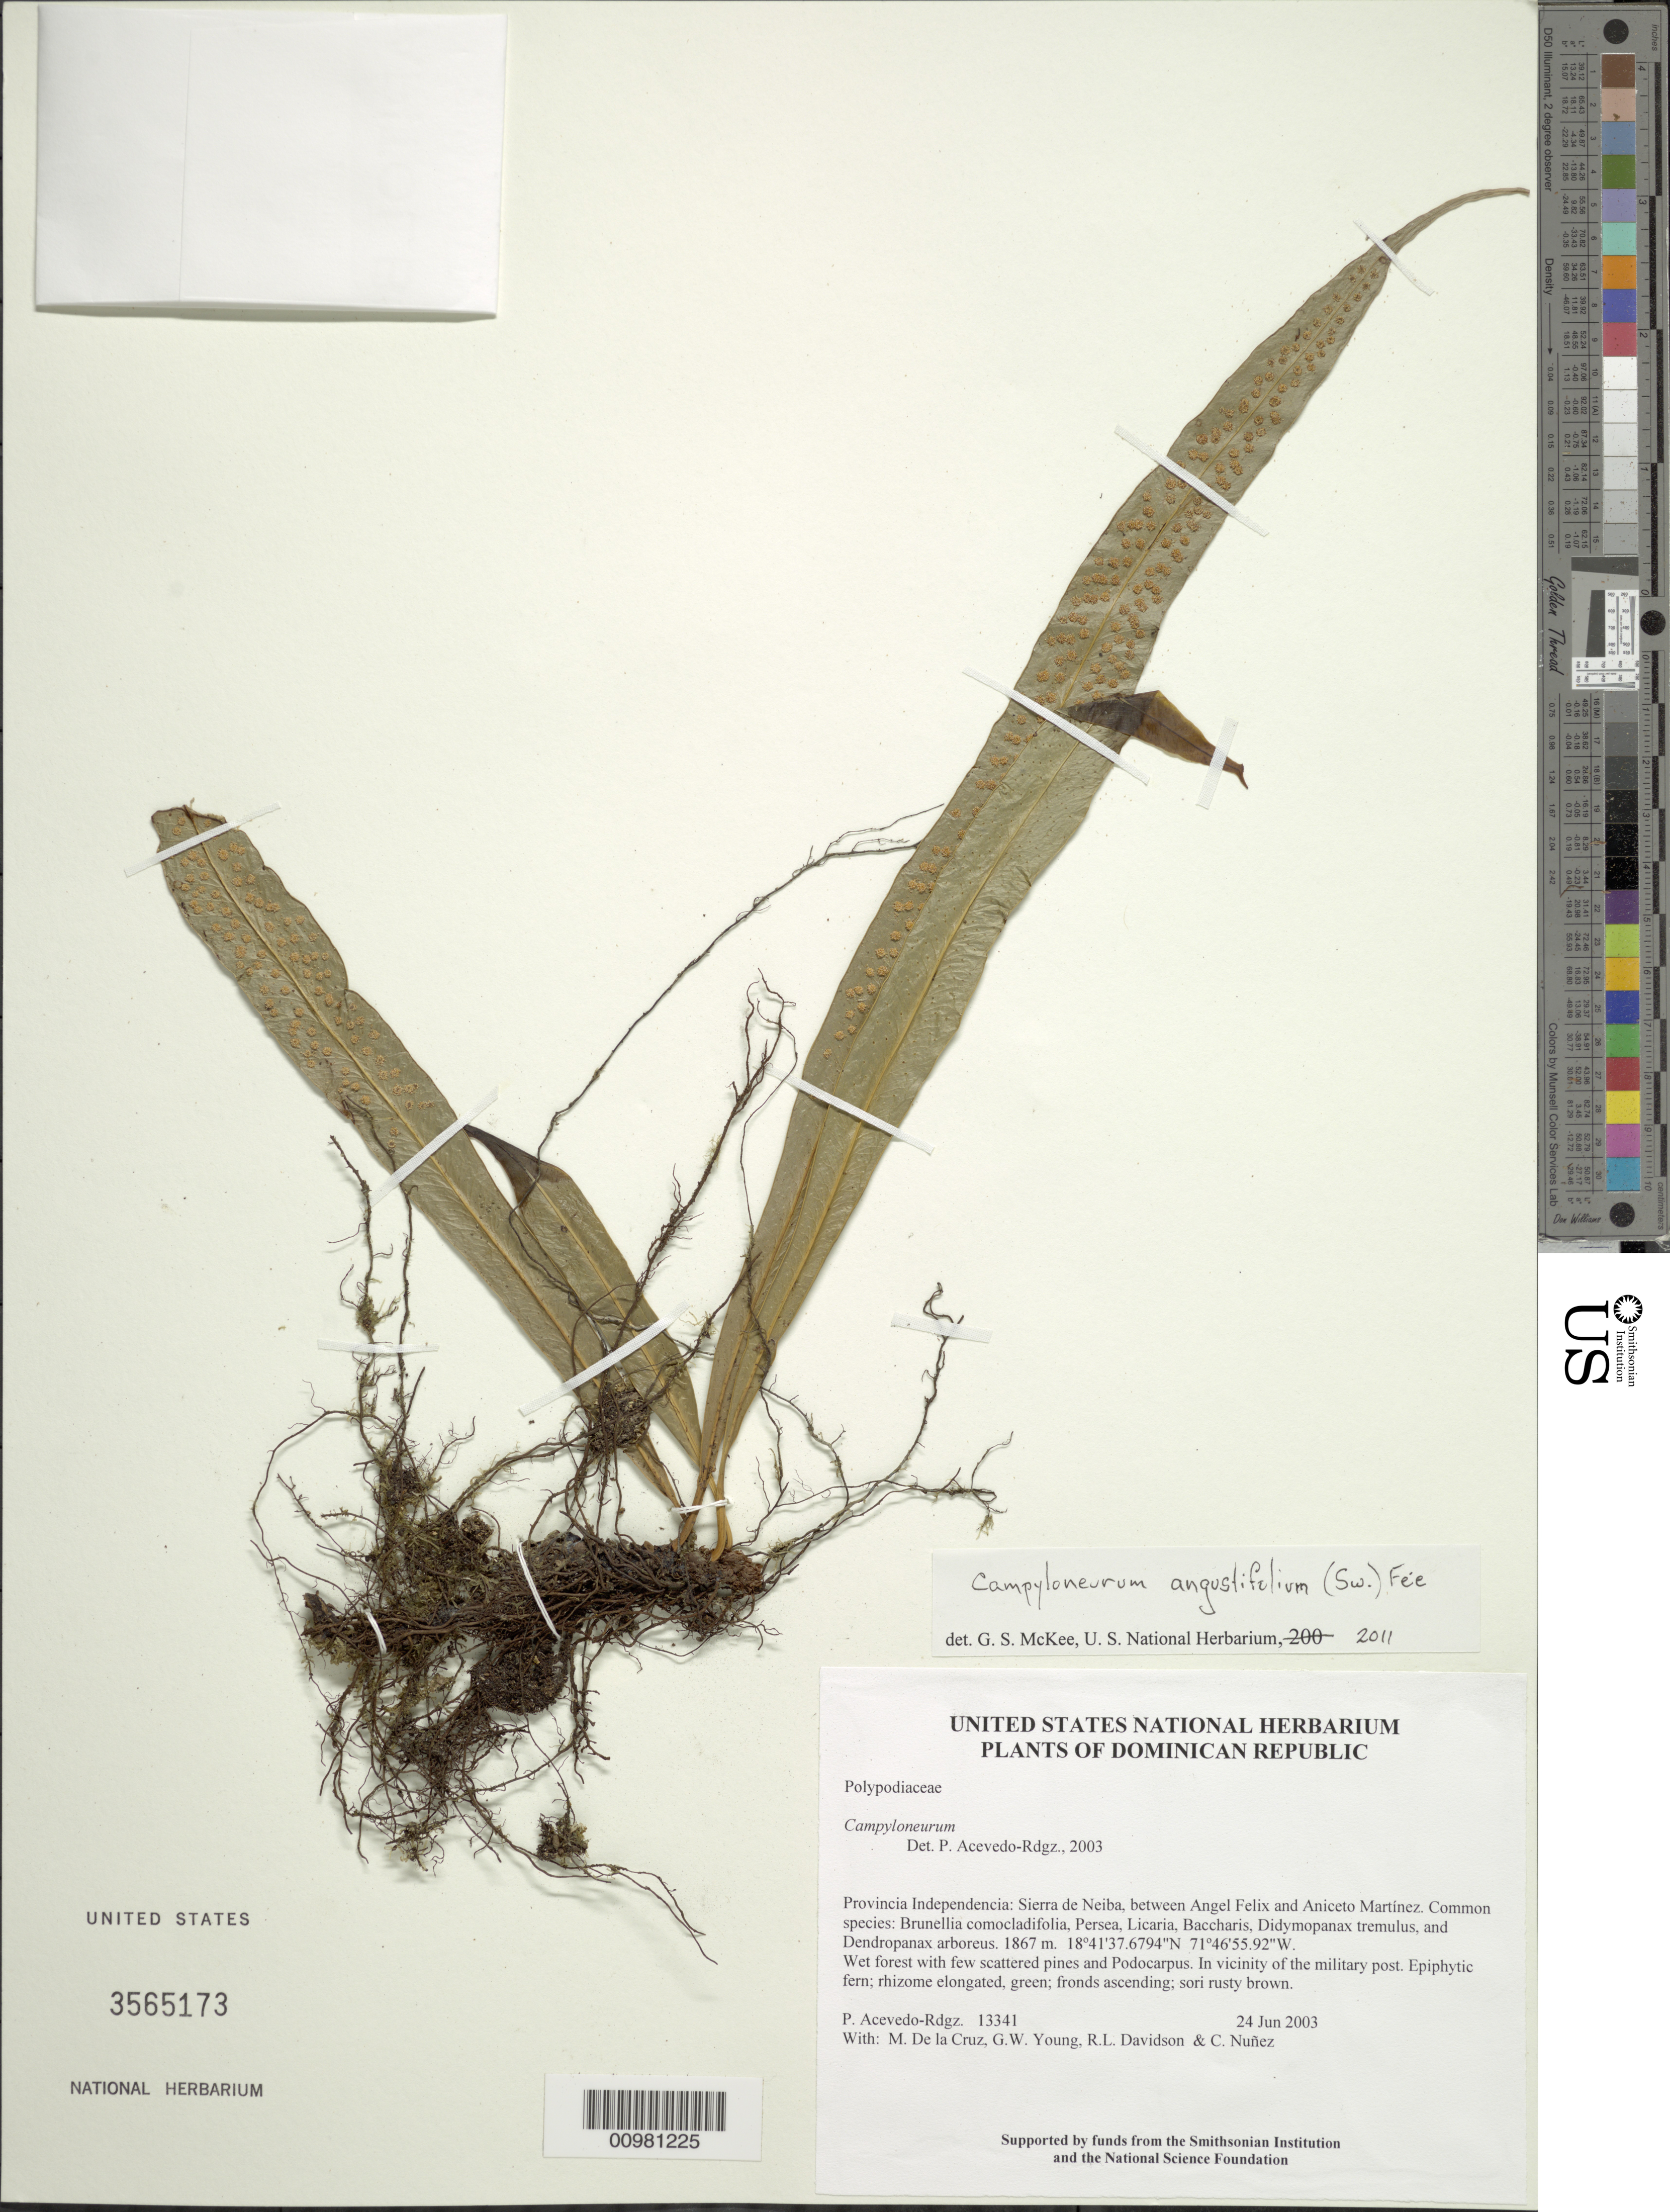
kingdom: Plantae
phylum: Tracheophyta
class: Polypodiopsida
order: Polypodiales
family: Polypodiaceae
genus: Campyloneurum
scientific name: Campyloneurum angustifolium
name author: (Sw.) Fée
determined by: McKee, G. S., (US), NMNH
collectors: P. Acevedo-Rodr., M. de la Cruz, J. Rawlins, G. Young, R. Davidson & C. Nunez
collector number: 13341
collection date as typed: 24 Jun 2003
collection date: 2003-06-24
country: Dominican Republic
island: Hispaniola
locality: Provincia Independencia: Sierra de Neiba, between Angel Felix and Aniceto Martínez. Common species: Brunellia comocladifolia, Persea, Licaria, Baccharis, Didymopanax tremulus, and Dendropanax arboreus.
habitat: Wet forest with few scattered pines and Podocarpus. In vicinity of the military post.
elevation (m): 1867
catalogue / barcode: US 3565173